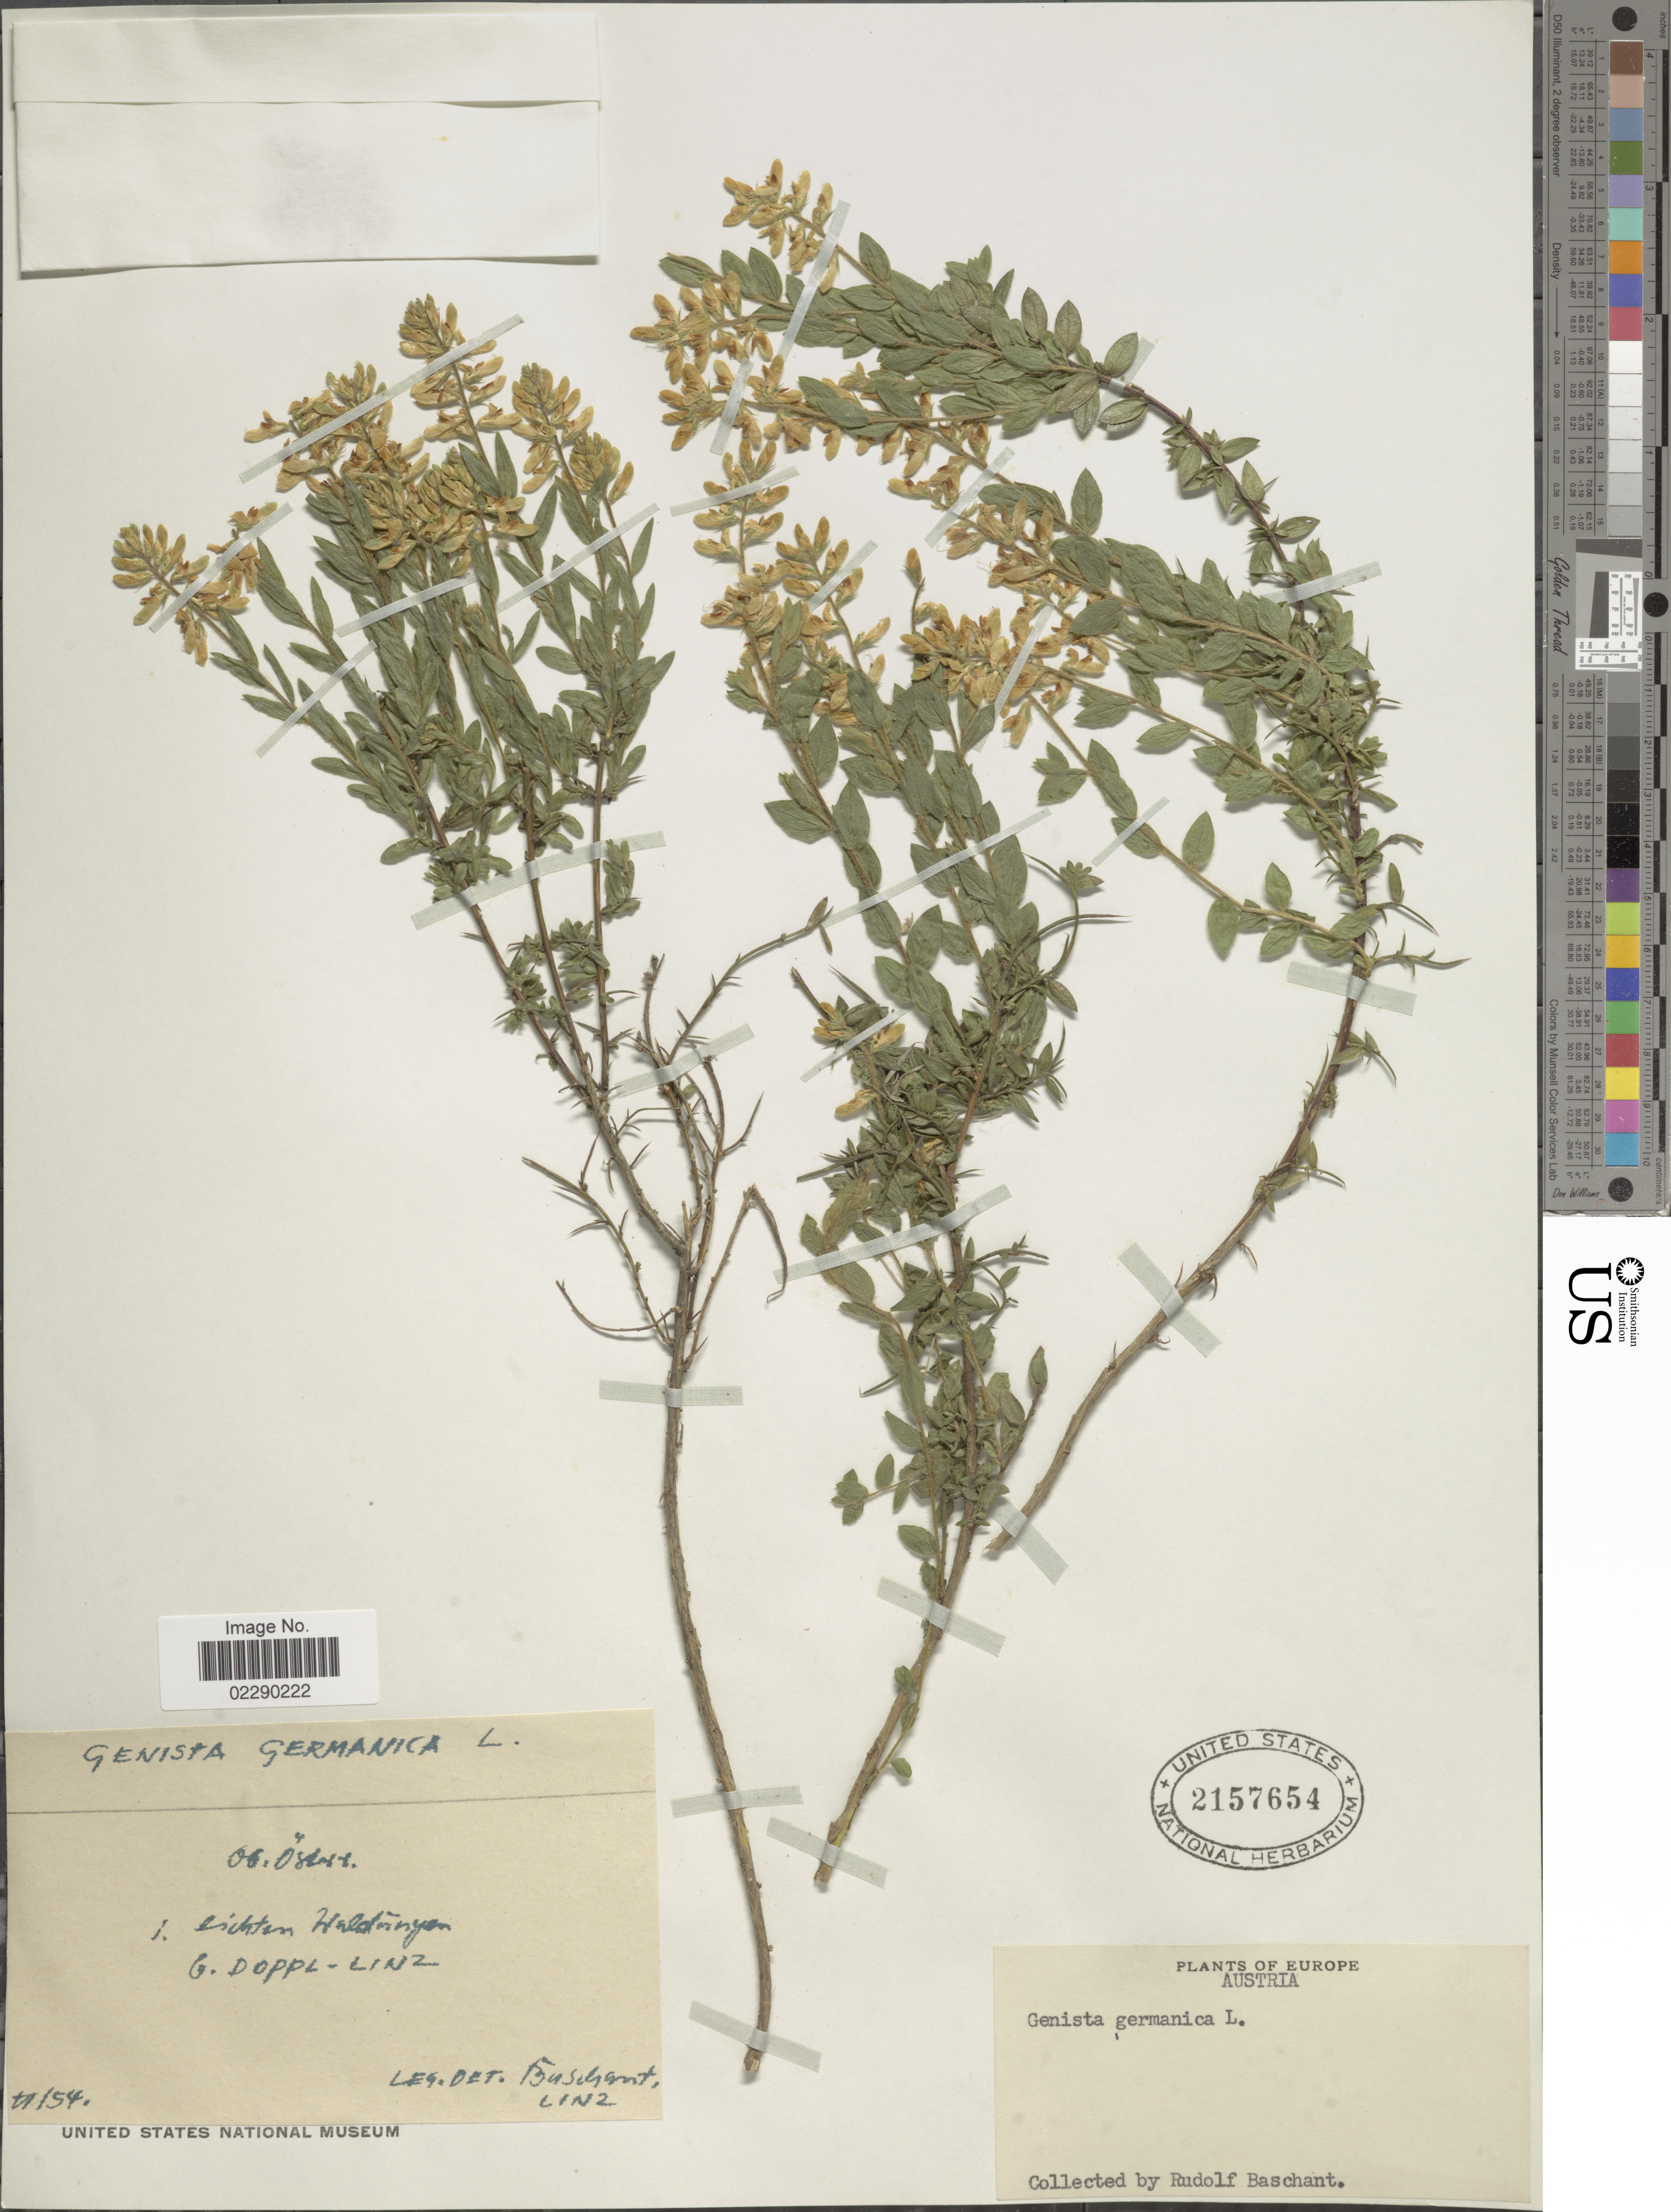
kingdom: Plantae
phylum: Tracheophyta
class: Magnoliopsida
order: Fabales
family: Fabaceae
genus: Genista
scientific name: Genista germanica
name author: L.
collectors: R. Baschant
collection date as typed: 154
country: Austria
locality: G. Doppl-Linz [unsure placement]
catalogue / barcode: US 2157654